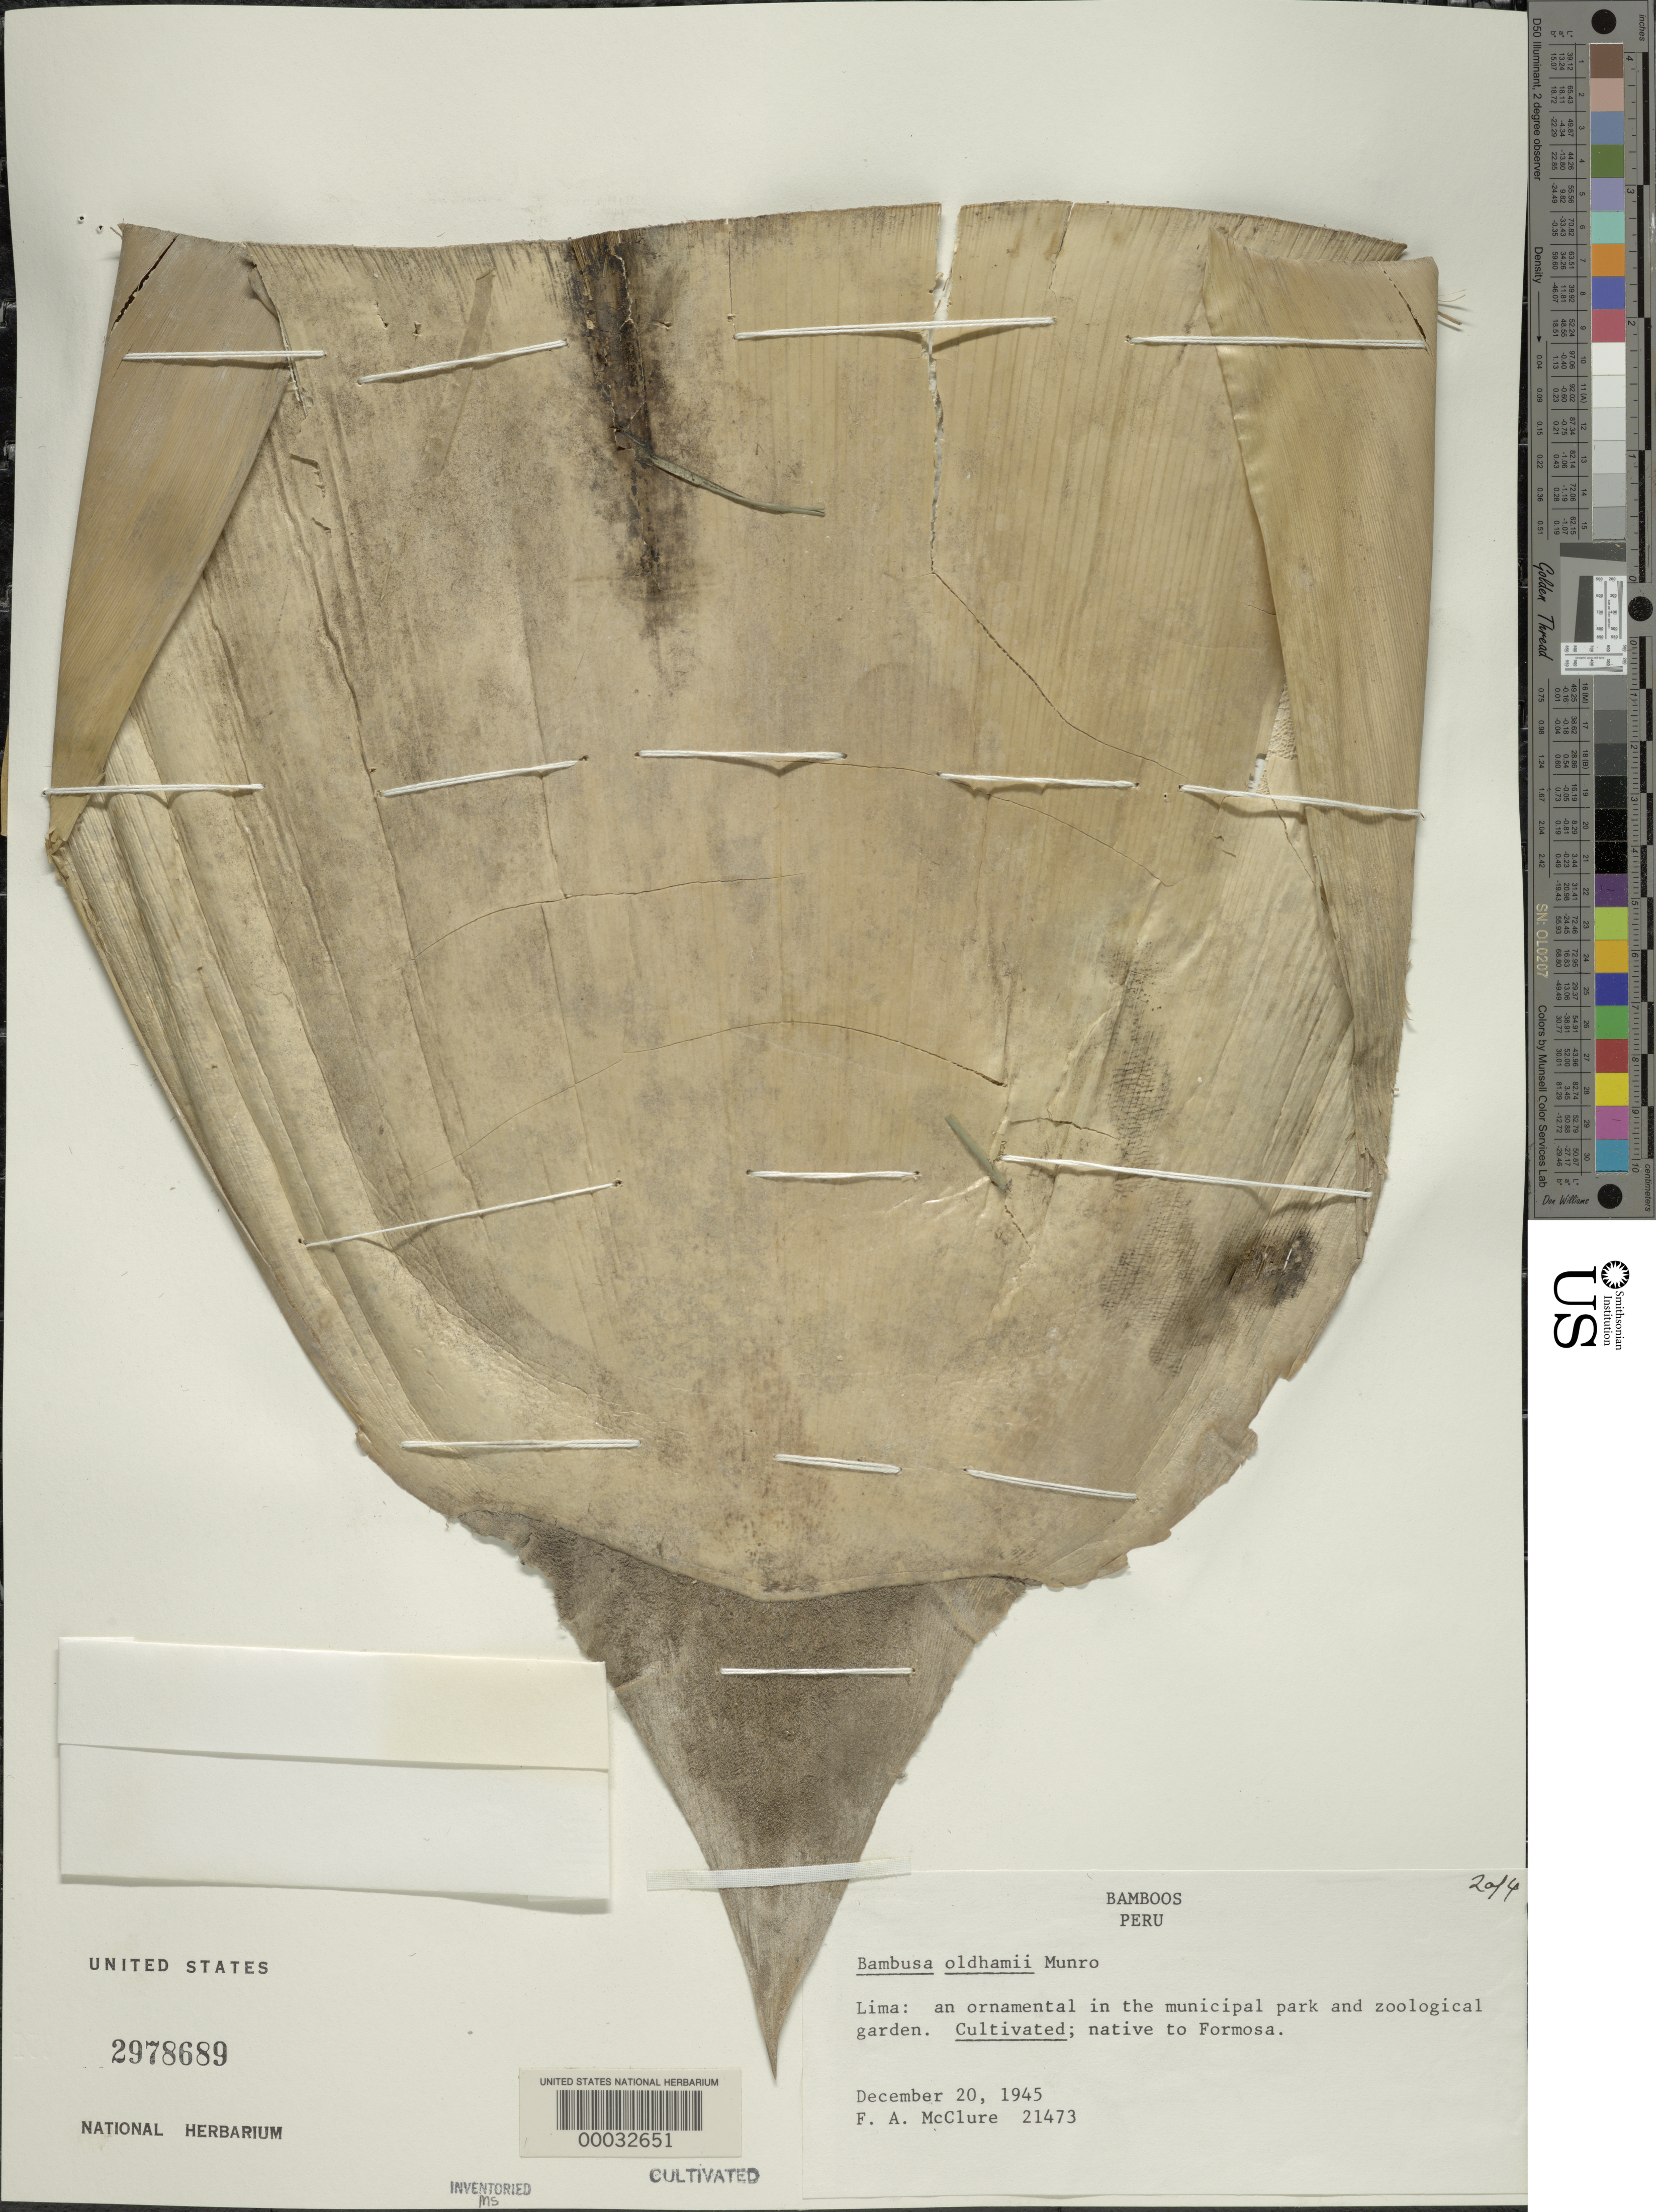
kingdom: Plantae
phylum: Tracheophyta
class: Liliopsida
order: Poales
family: Poaceae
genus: Bambusa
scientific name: Bambusa oldhamii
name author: Munro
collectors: F. A. McClure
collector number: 21473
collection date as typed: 20 Dec 1945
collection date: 1945-12-20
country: Peru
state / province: Lima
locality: Zoological garden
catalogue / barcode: US 2978689